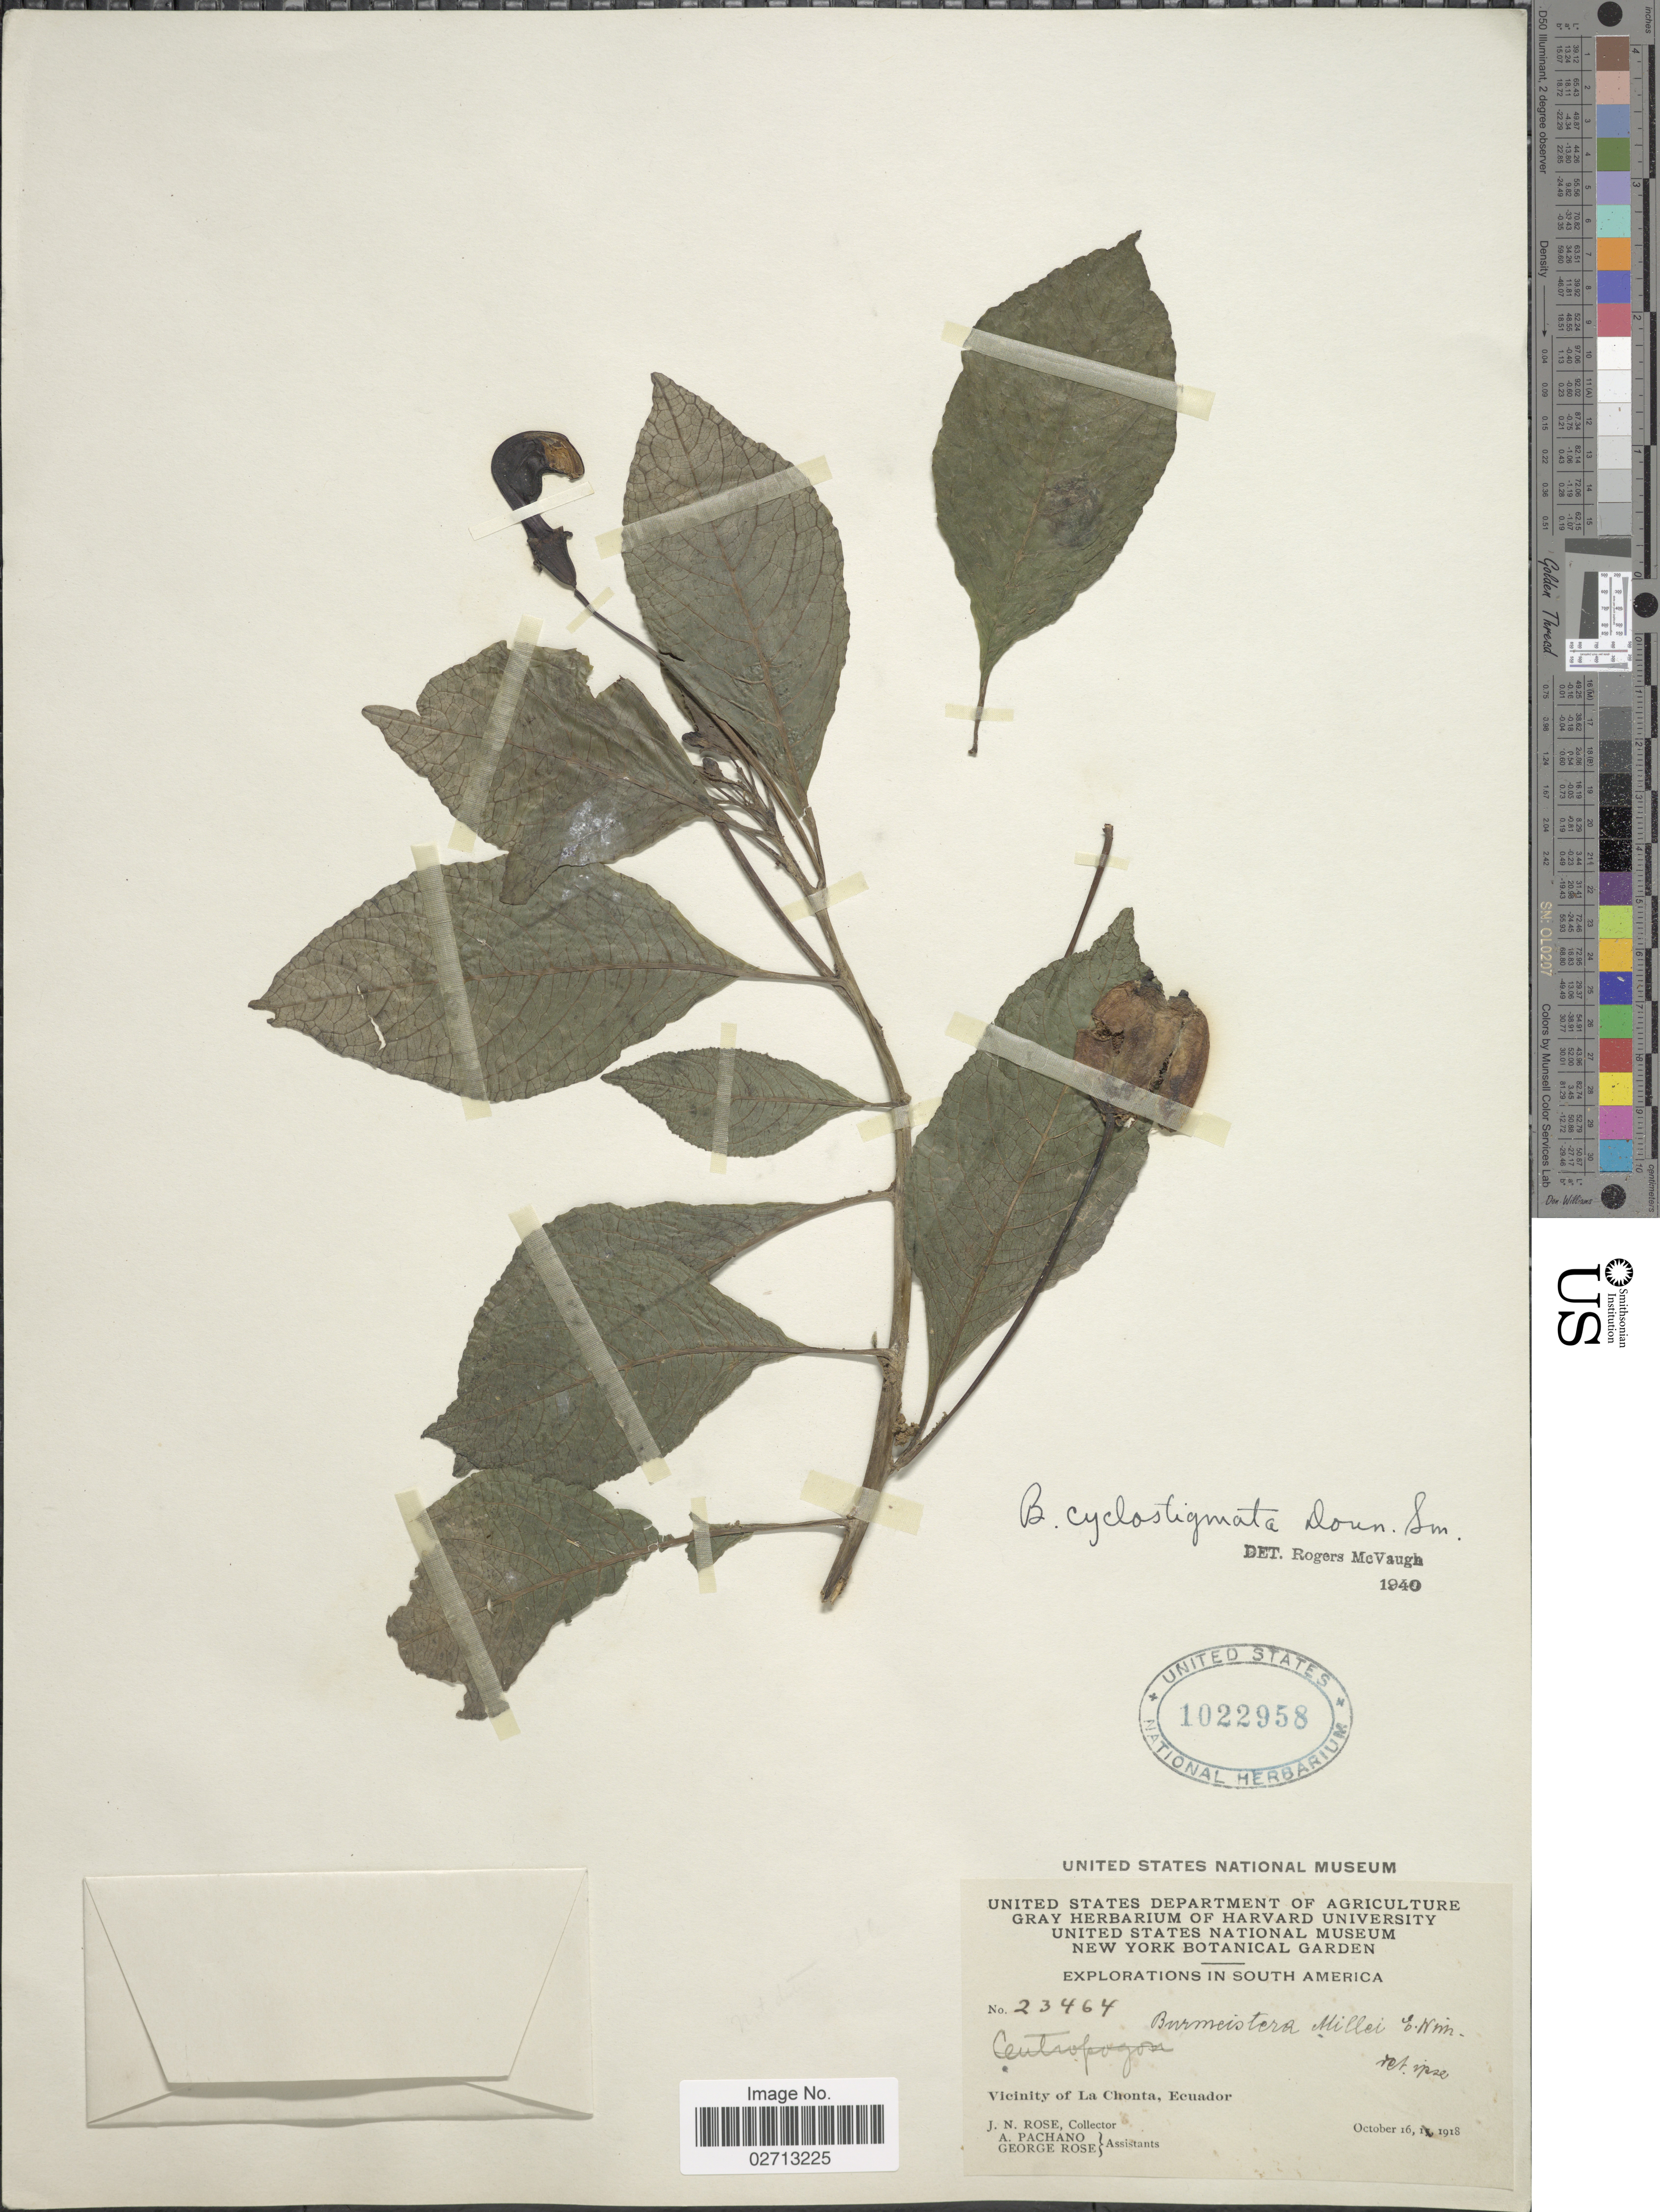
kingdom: Plantae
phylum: Tracheophyta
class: Magnoliopsida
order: Asterales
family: Campanulaceae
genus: Burmeistera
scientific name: Burmeistera cyclostigmata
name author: Donn. Sm.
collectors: J. N. Rose, A. Pachano & G. Rose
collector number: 23464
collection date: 1918-10-16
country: Ecuador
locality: Vicinity of La Chonta.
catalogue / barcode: US 1022958